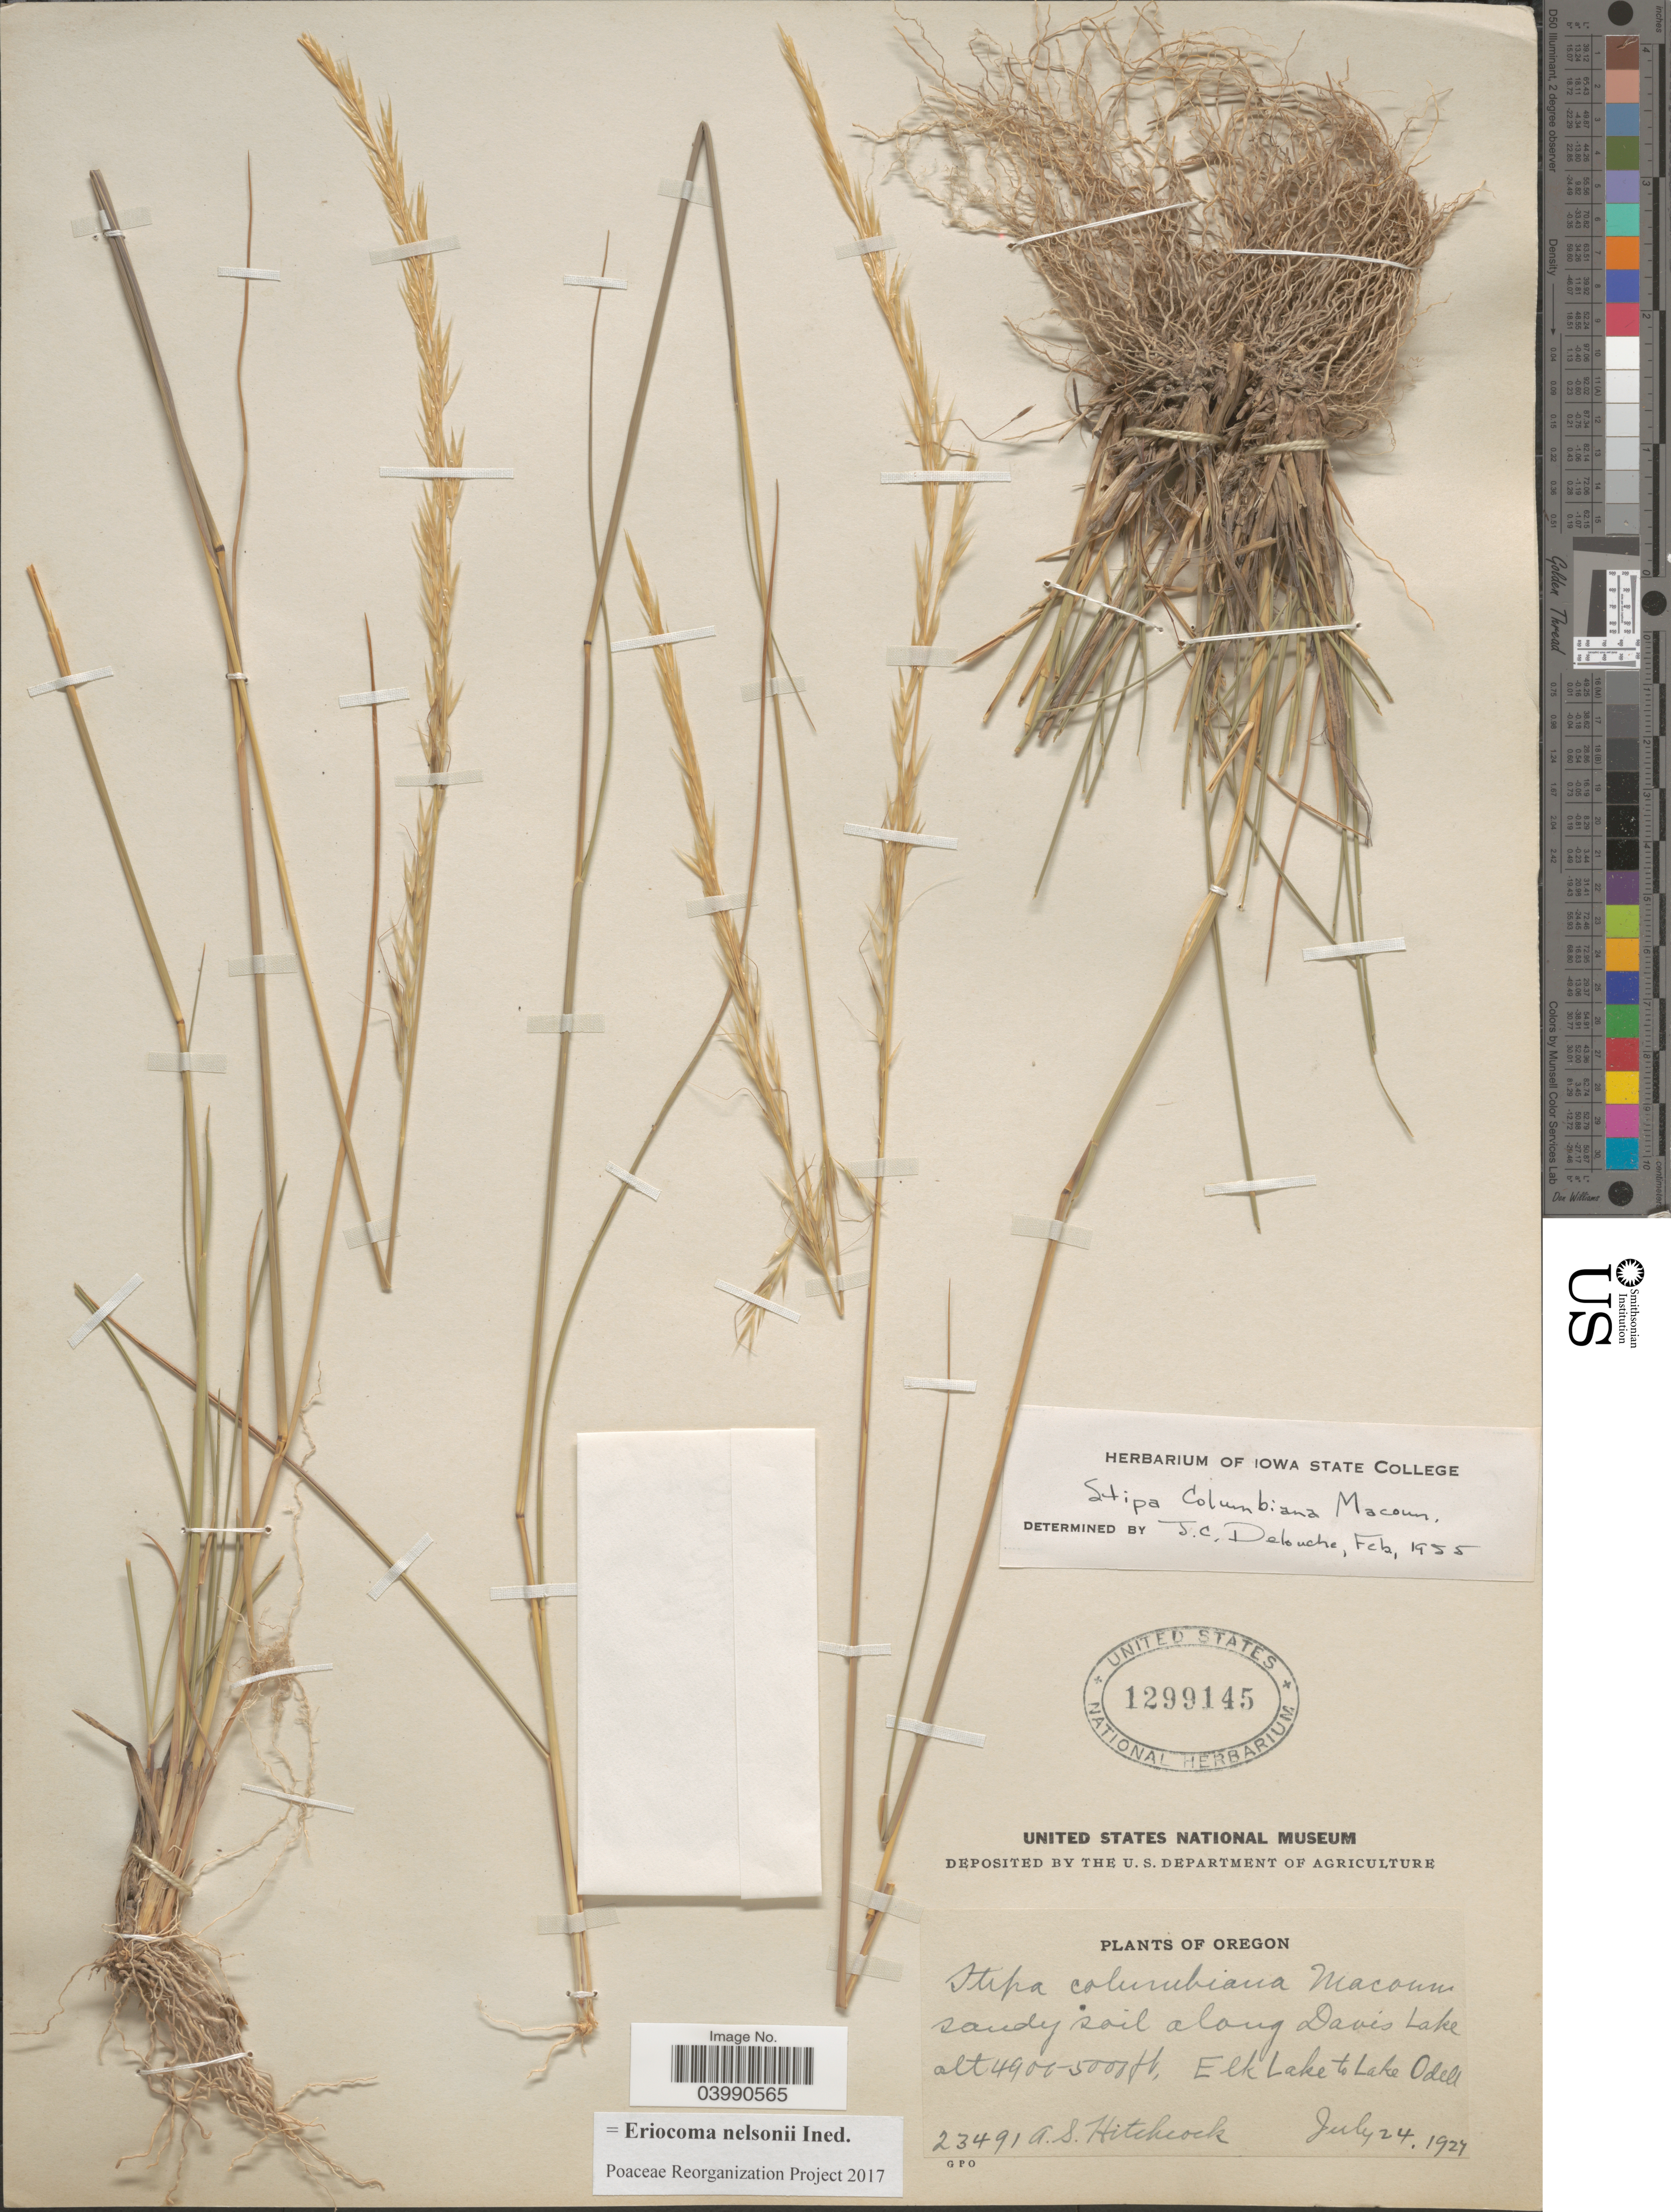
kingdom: Plantae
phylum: Tracheophyta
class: Liliopsida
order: Poales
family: Poaceae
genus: Eriocoma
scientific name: Eriocoma nelsonii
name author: (Scribn.) Romasch.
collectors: A. S. Hitchcock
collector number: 23491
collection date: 1927-07-24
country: United States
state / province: Oregon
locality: Along Davis Lake. Elk Lake to Lake Odell.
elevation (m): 1494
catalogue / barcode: US 1299145